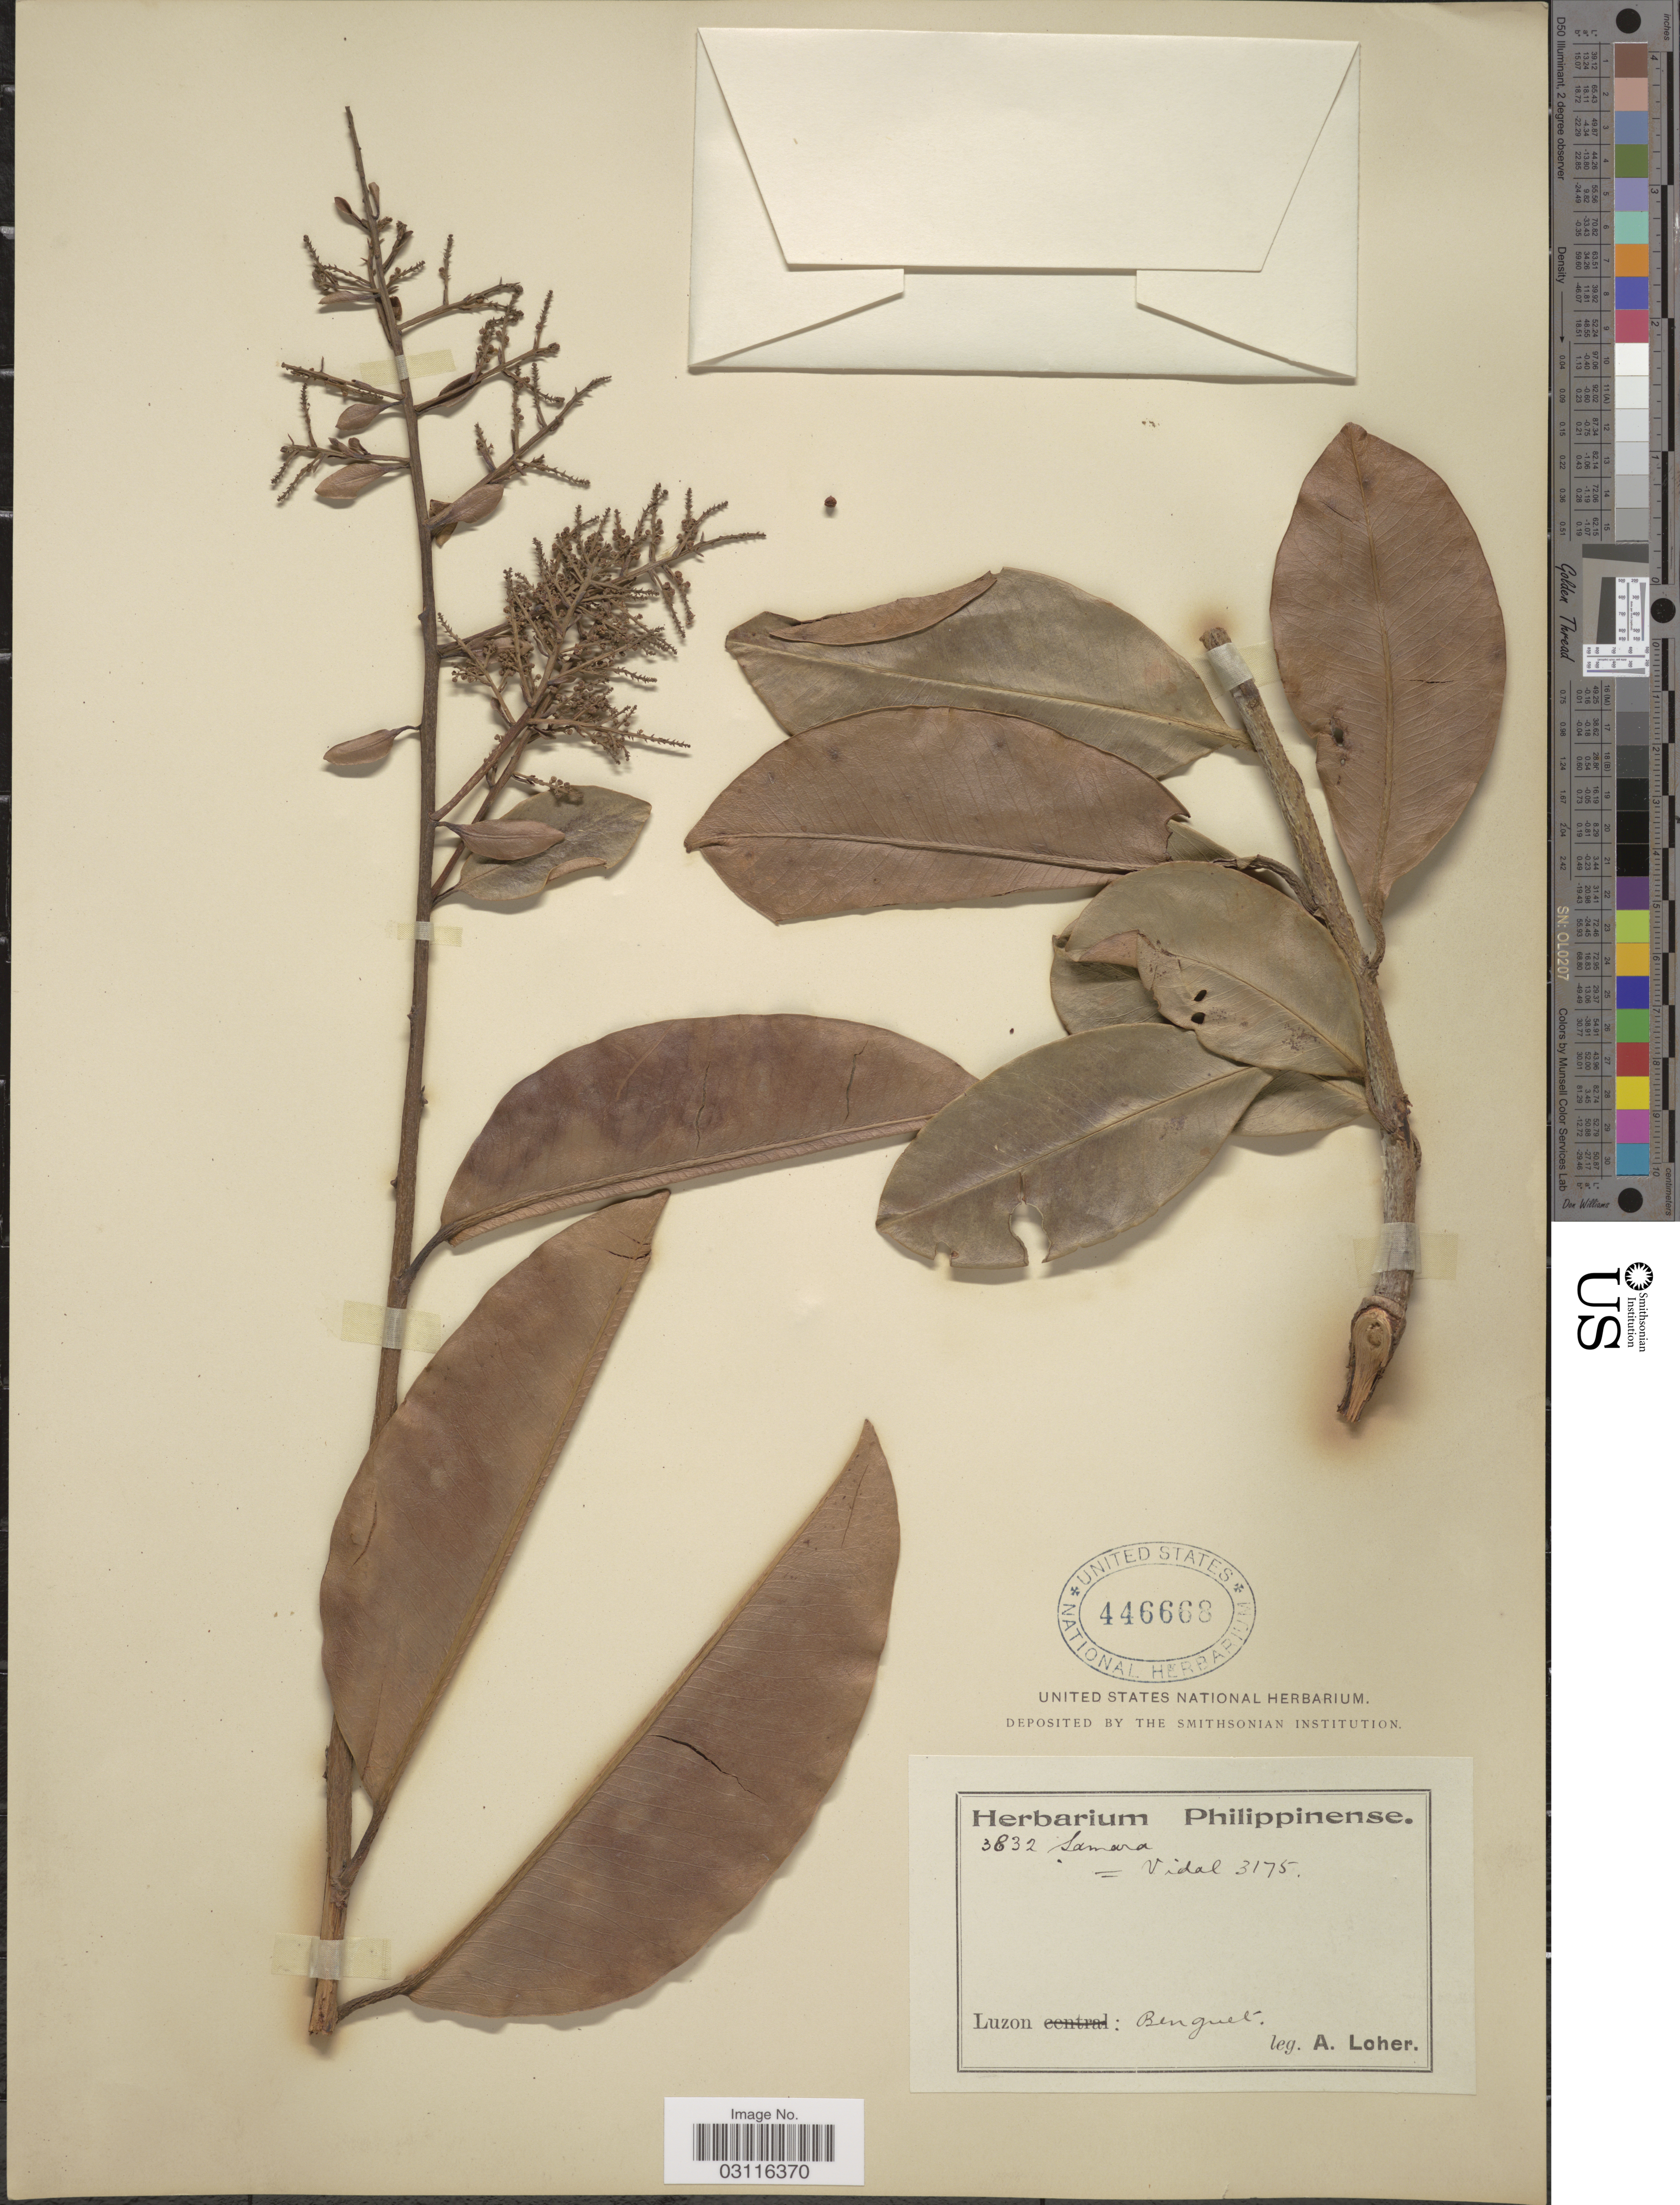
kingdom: Plantae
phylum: Tracheophyta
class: Magnoliopsida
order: Ericales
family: Primulaceae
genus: Embelia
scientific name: Embelia sp.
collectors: A. Loher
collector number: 3832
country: Philippines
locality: Luzon: Benguet.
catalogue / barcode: US 446668